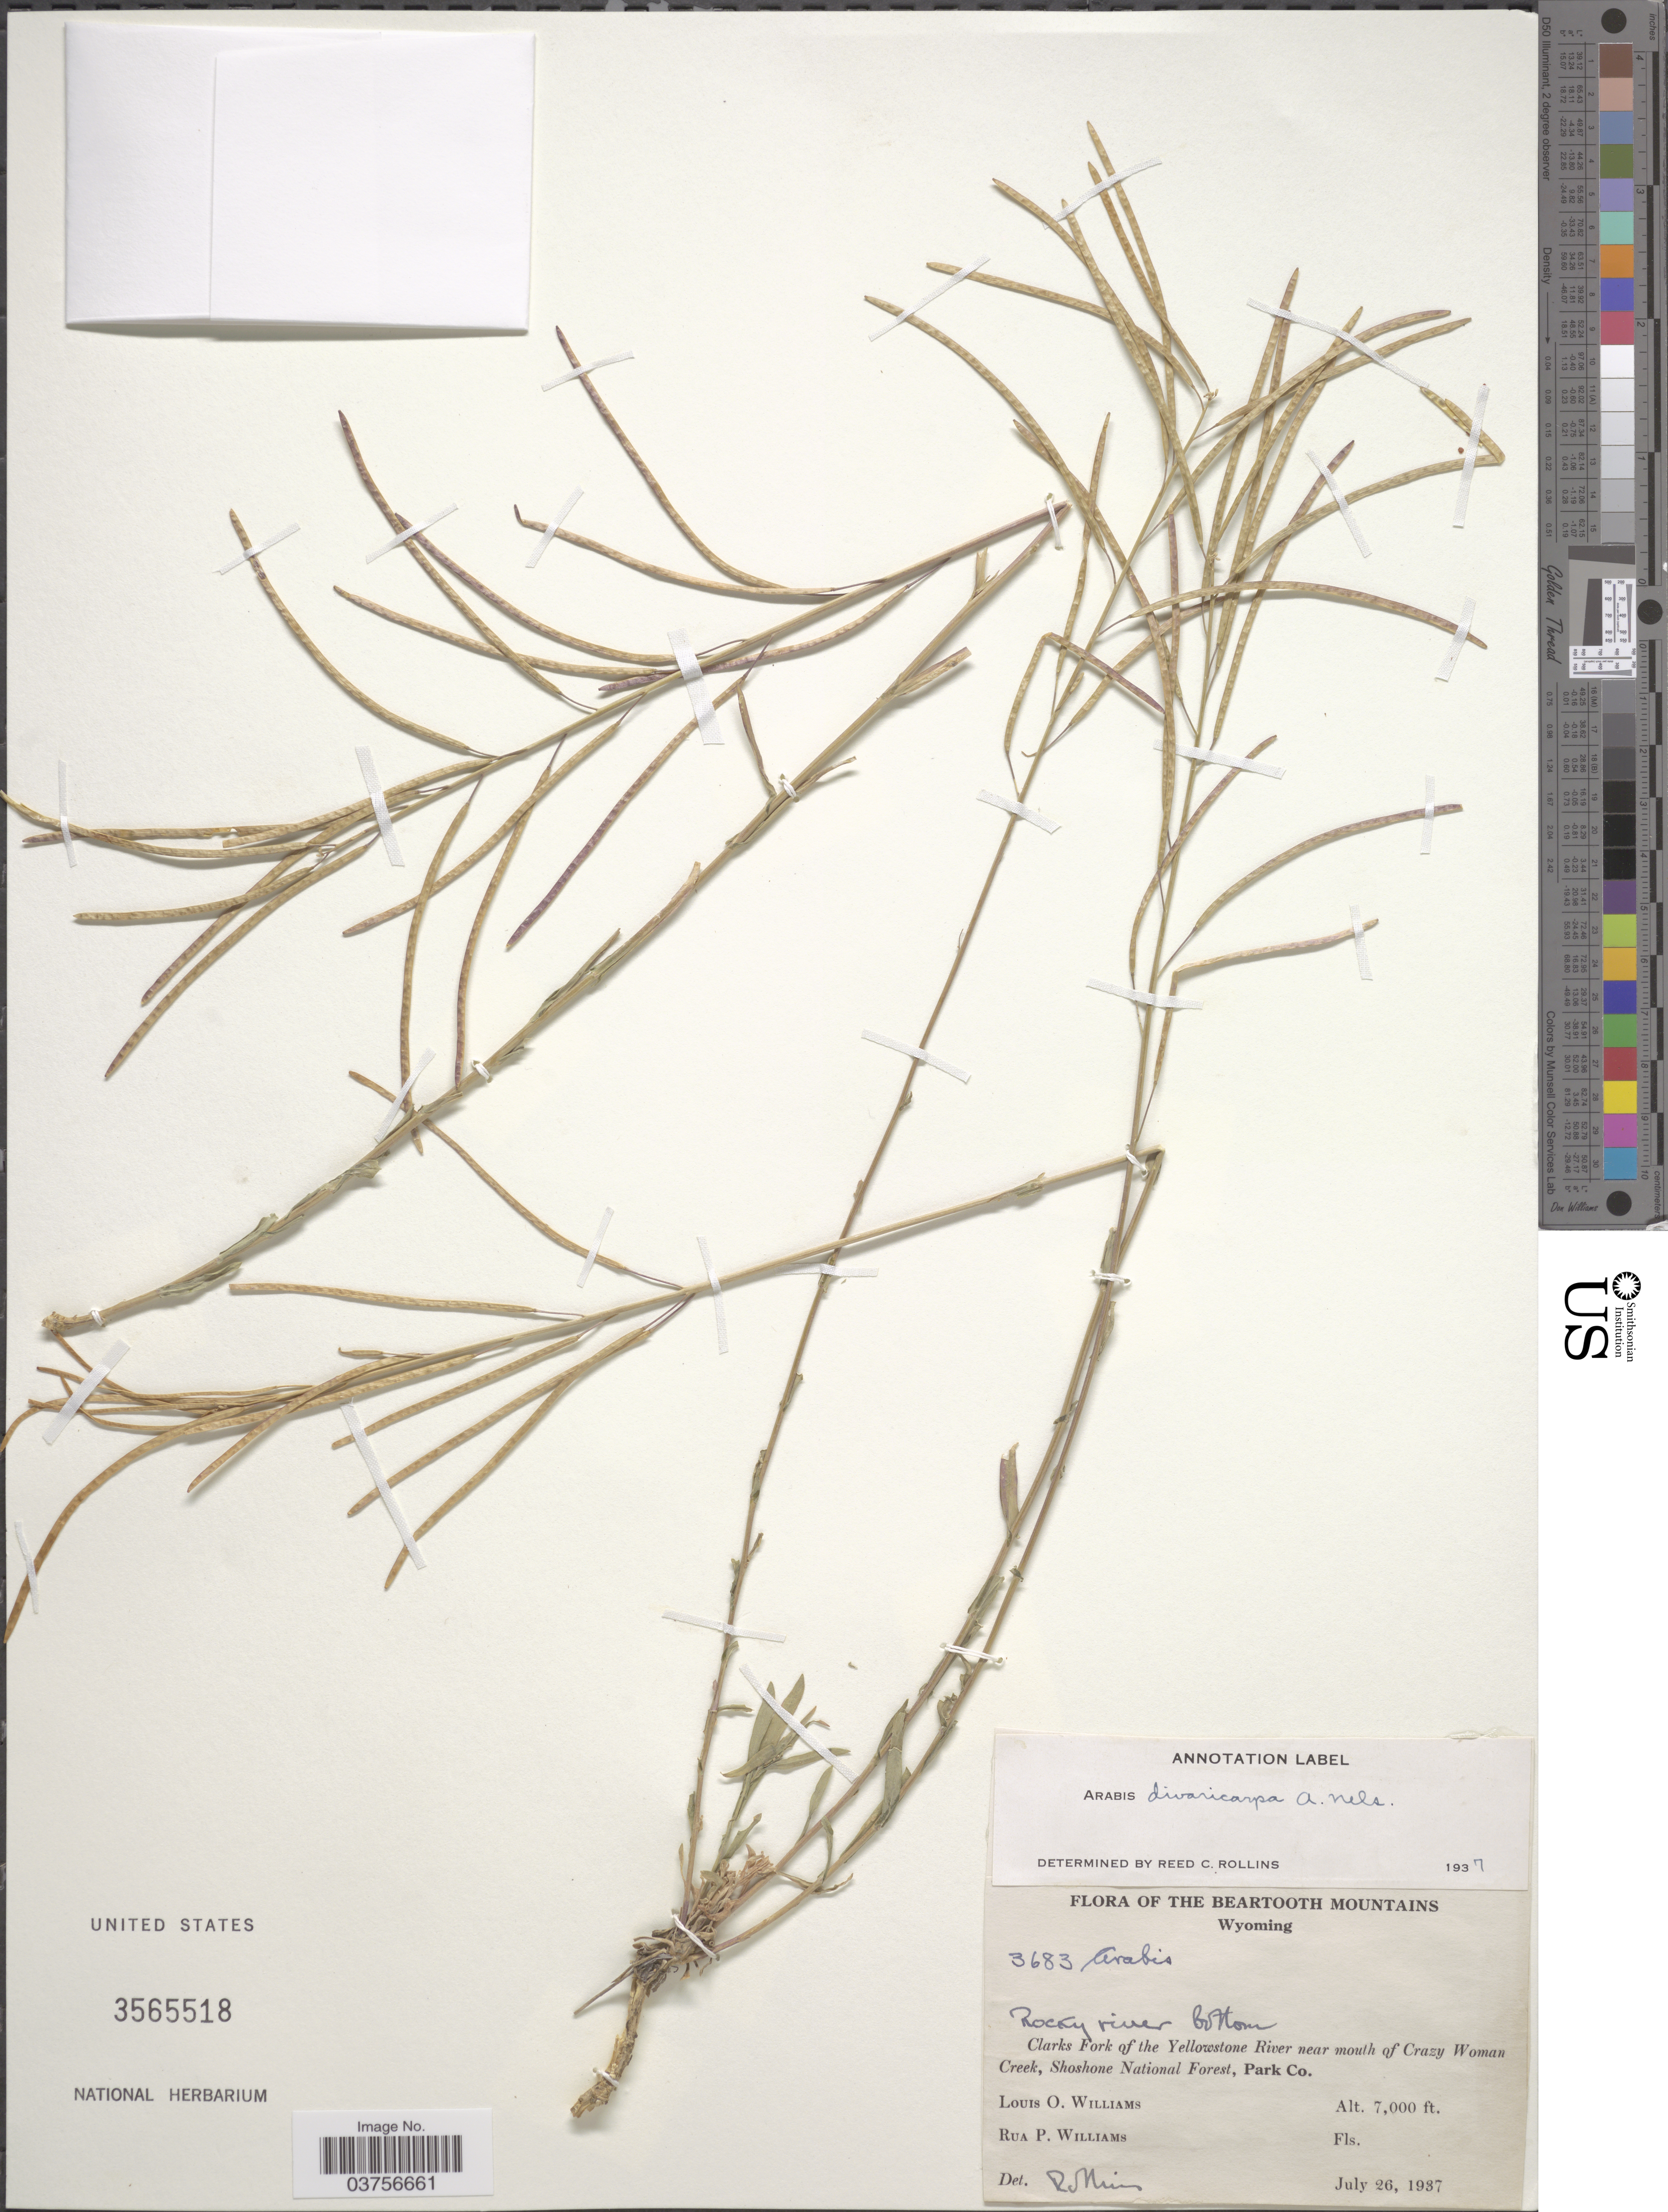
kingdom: Plantae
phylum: Tracheophyta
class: Magnoliopsida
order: Brassicales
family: Brassicaceae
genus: Arabis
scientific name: Arabis divaricarpa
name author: A. Nelson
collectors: L. O. Williams & R. P. Williams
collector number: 3683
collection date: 1937-07-26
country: United States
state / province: Wyoming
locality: The Beartooth Mountains. Clarks Fork of the Yellowstone River near mouth of Crazy Woman Creek, Shoshone National Forest, Park Co.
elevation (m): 2134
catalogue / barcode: US 3565518